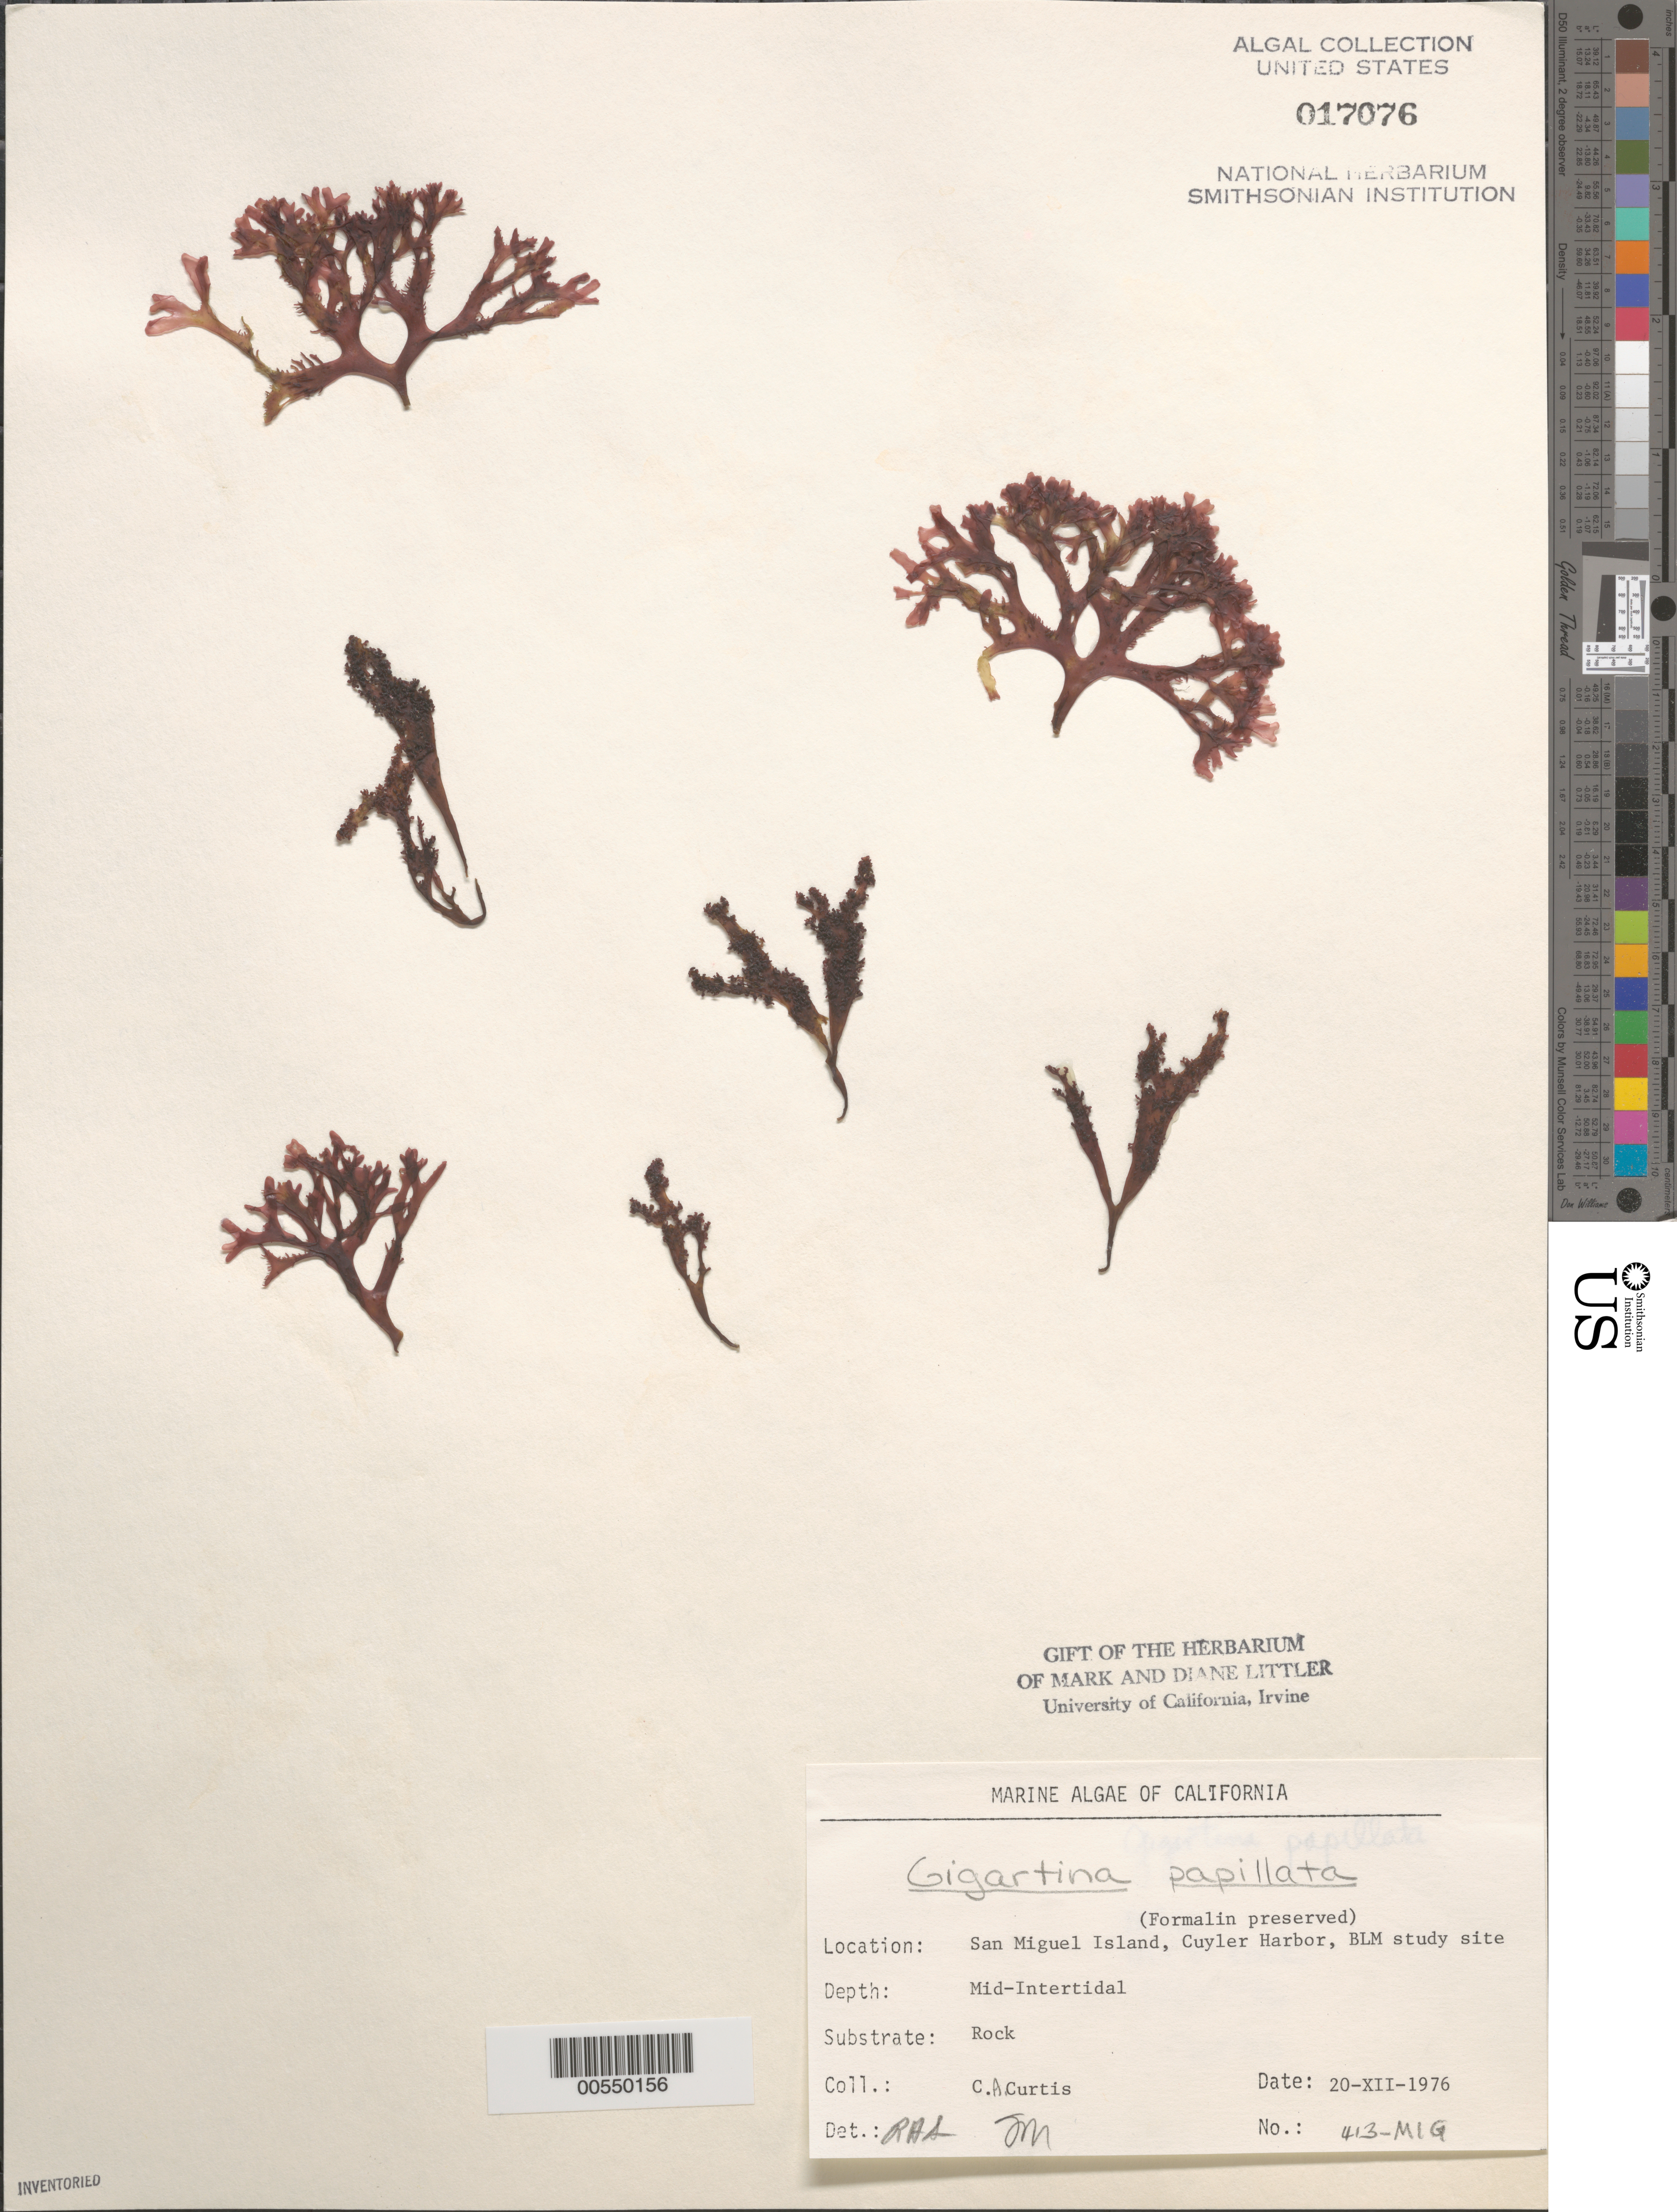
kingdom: Plantae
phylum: Rhodophyta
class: Florideophyceae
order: Gigartinales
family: Phyllophoraceae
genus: Mastocarpus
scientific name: Mastocarpus papillatus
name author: (C. Agardh) Kütz.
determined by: Algae name updating Project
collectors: C. Curtis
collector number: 413-MIG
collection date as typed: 20 Dec 1976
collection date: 1976-12-20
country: United States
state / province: California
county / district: Santa Barbara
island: San Miguel Island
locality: Cuyler Harbor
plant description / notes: BLM-SOCALBIGHT Rocky Intertidal Survey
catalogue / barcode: US 17076